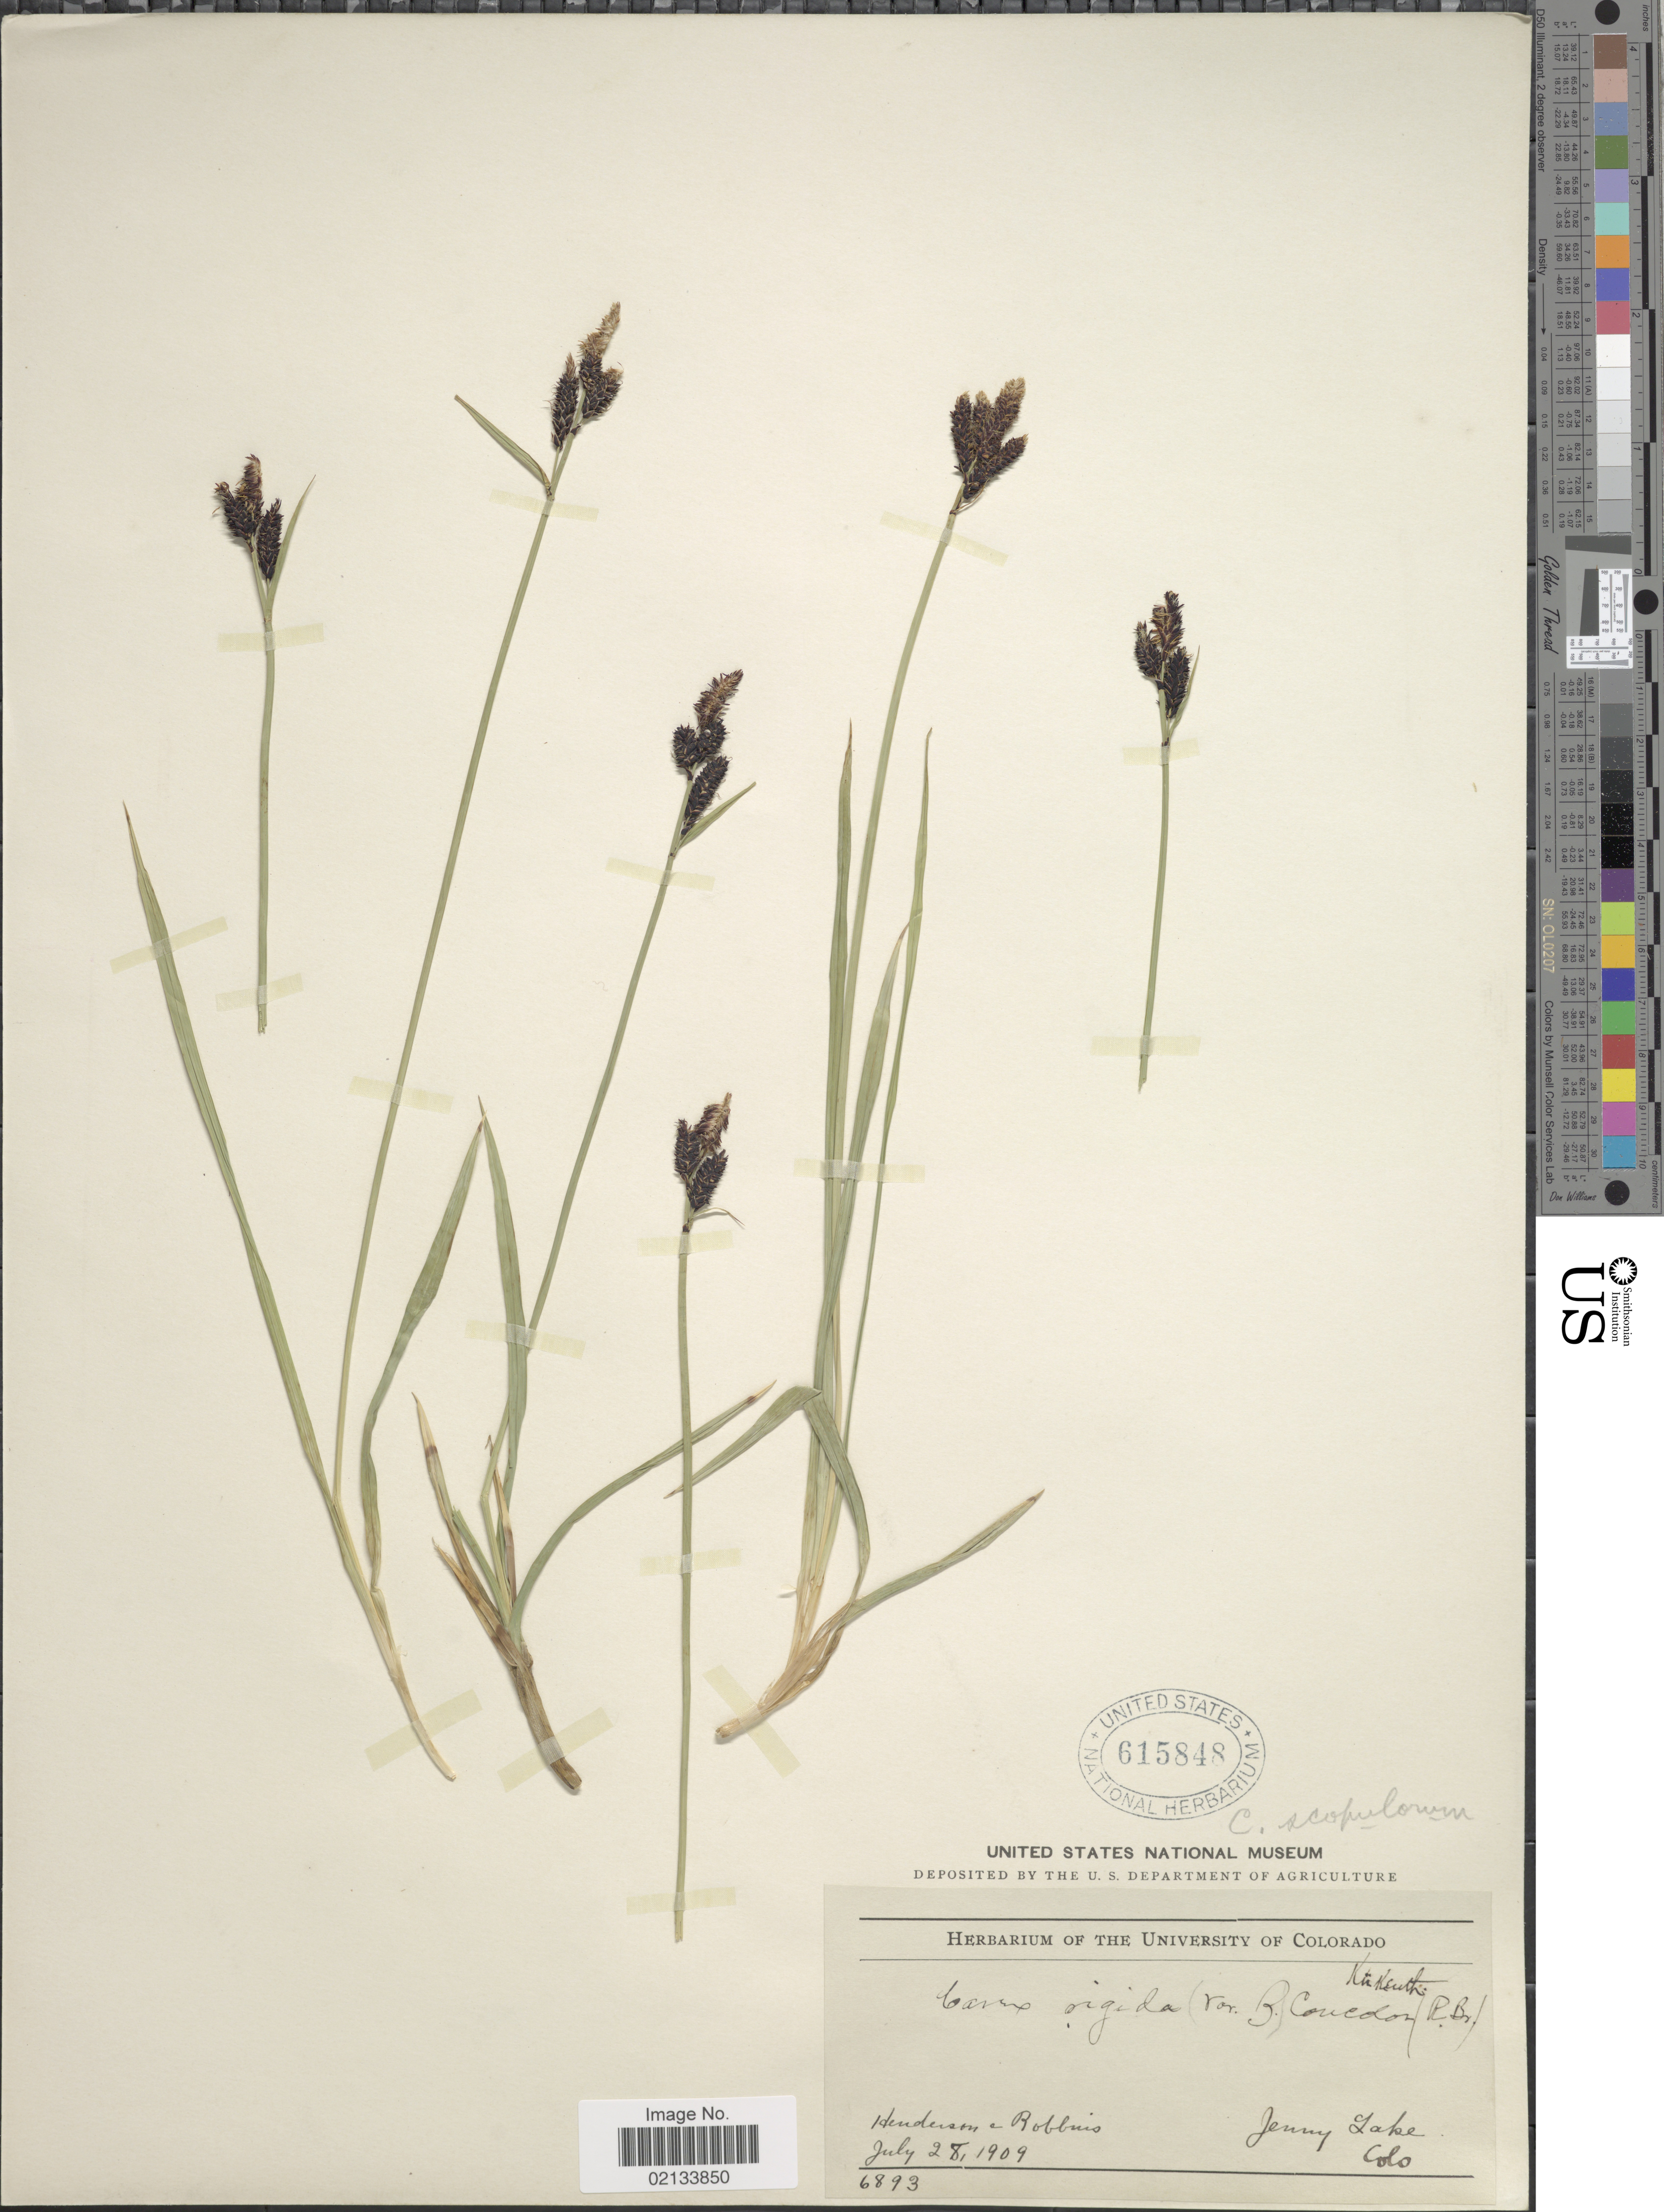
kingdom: Plantae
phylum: Tracheophyta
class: Liliopsida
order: Poales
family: Cyperaceae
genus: Carex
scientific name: Carex scopulorum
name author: Holm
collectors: -. Henderson & -- Robbins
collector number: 6893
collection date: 1909-07-28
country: United States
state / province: Colorado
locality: Jenny Lake.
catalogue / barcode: US 615848